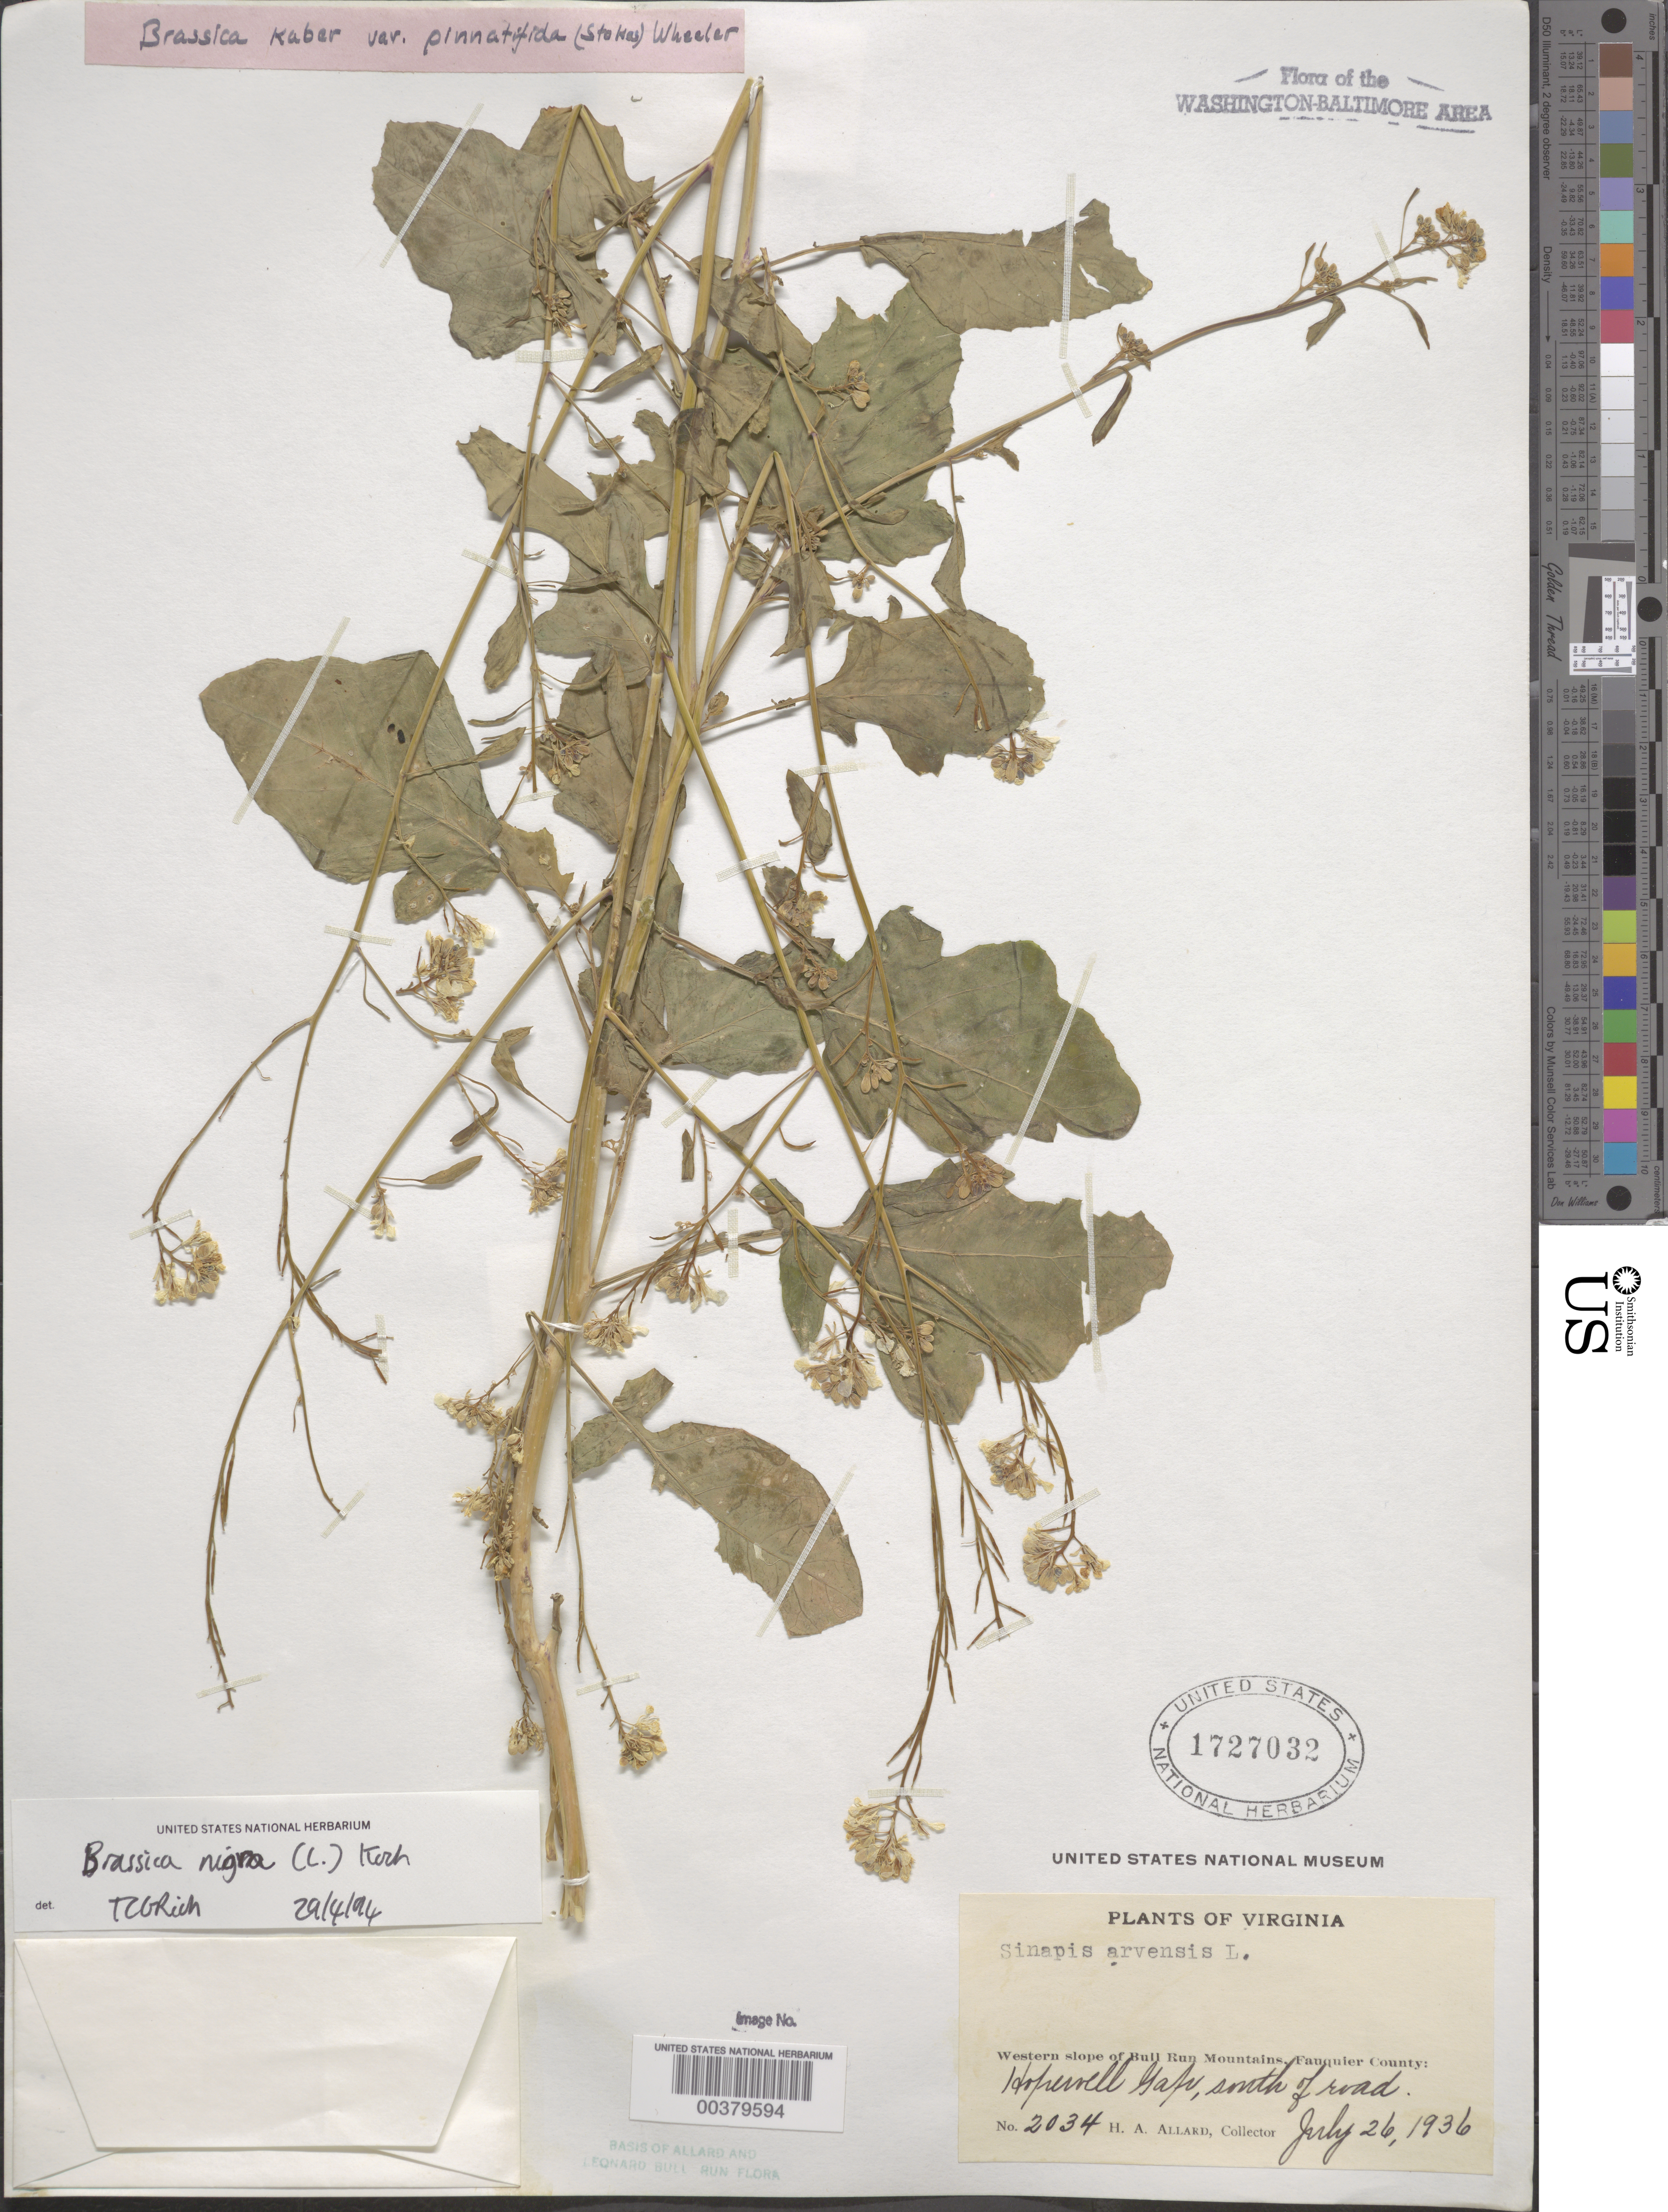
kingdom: Plantae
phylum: Tracheophyta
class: Magnoliopsida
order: Brassicales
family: Brassicaceae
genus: Brassica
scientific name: Brassica nigra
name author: (L.) W.D.J. Koch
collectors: H. A. Allard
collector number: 2034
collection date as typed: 26 Jul 1936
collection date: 1936-07-26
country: United States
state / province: Virginia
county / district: Fauquier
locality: Hopewell Gap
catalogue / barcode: US 1727032